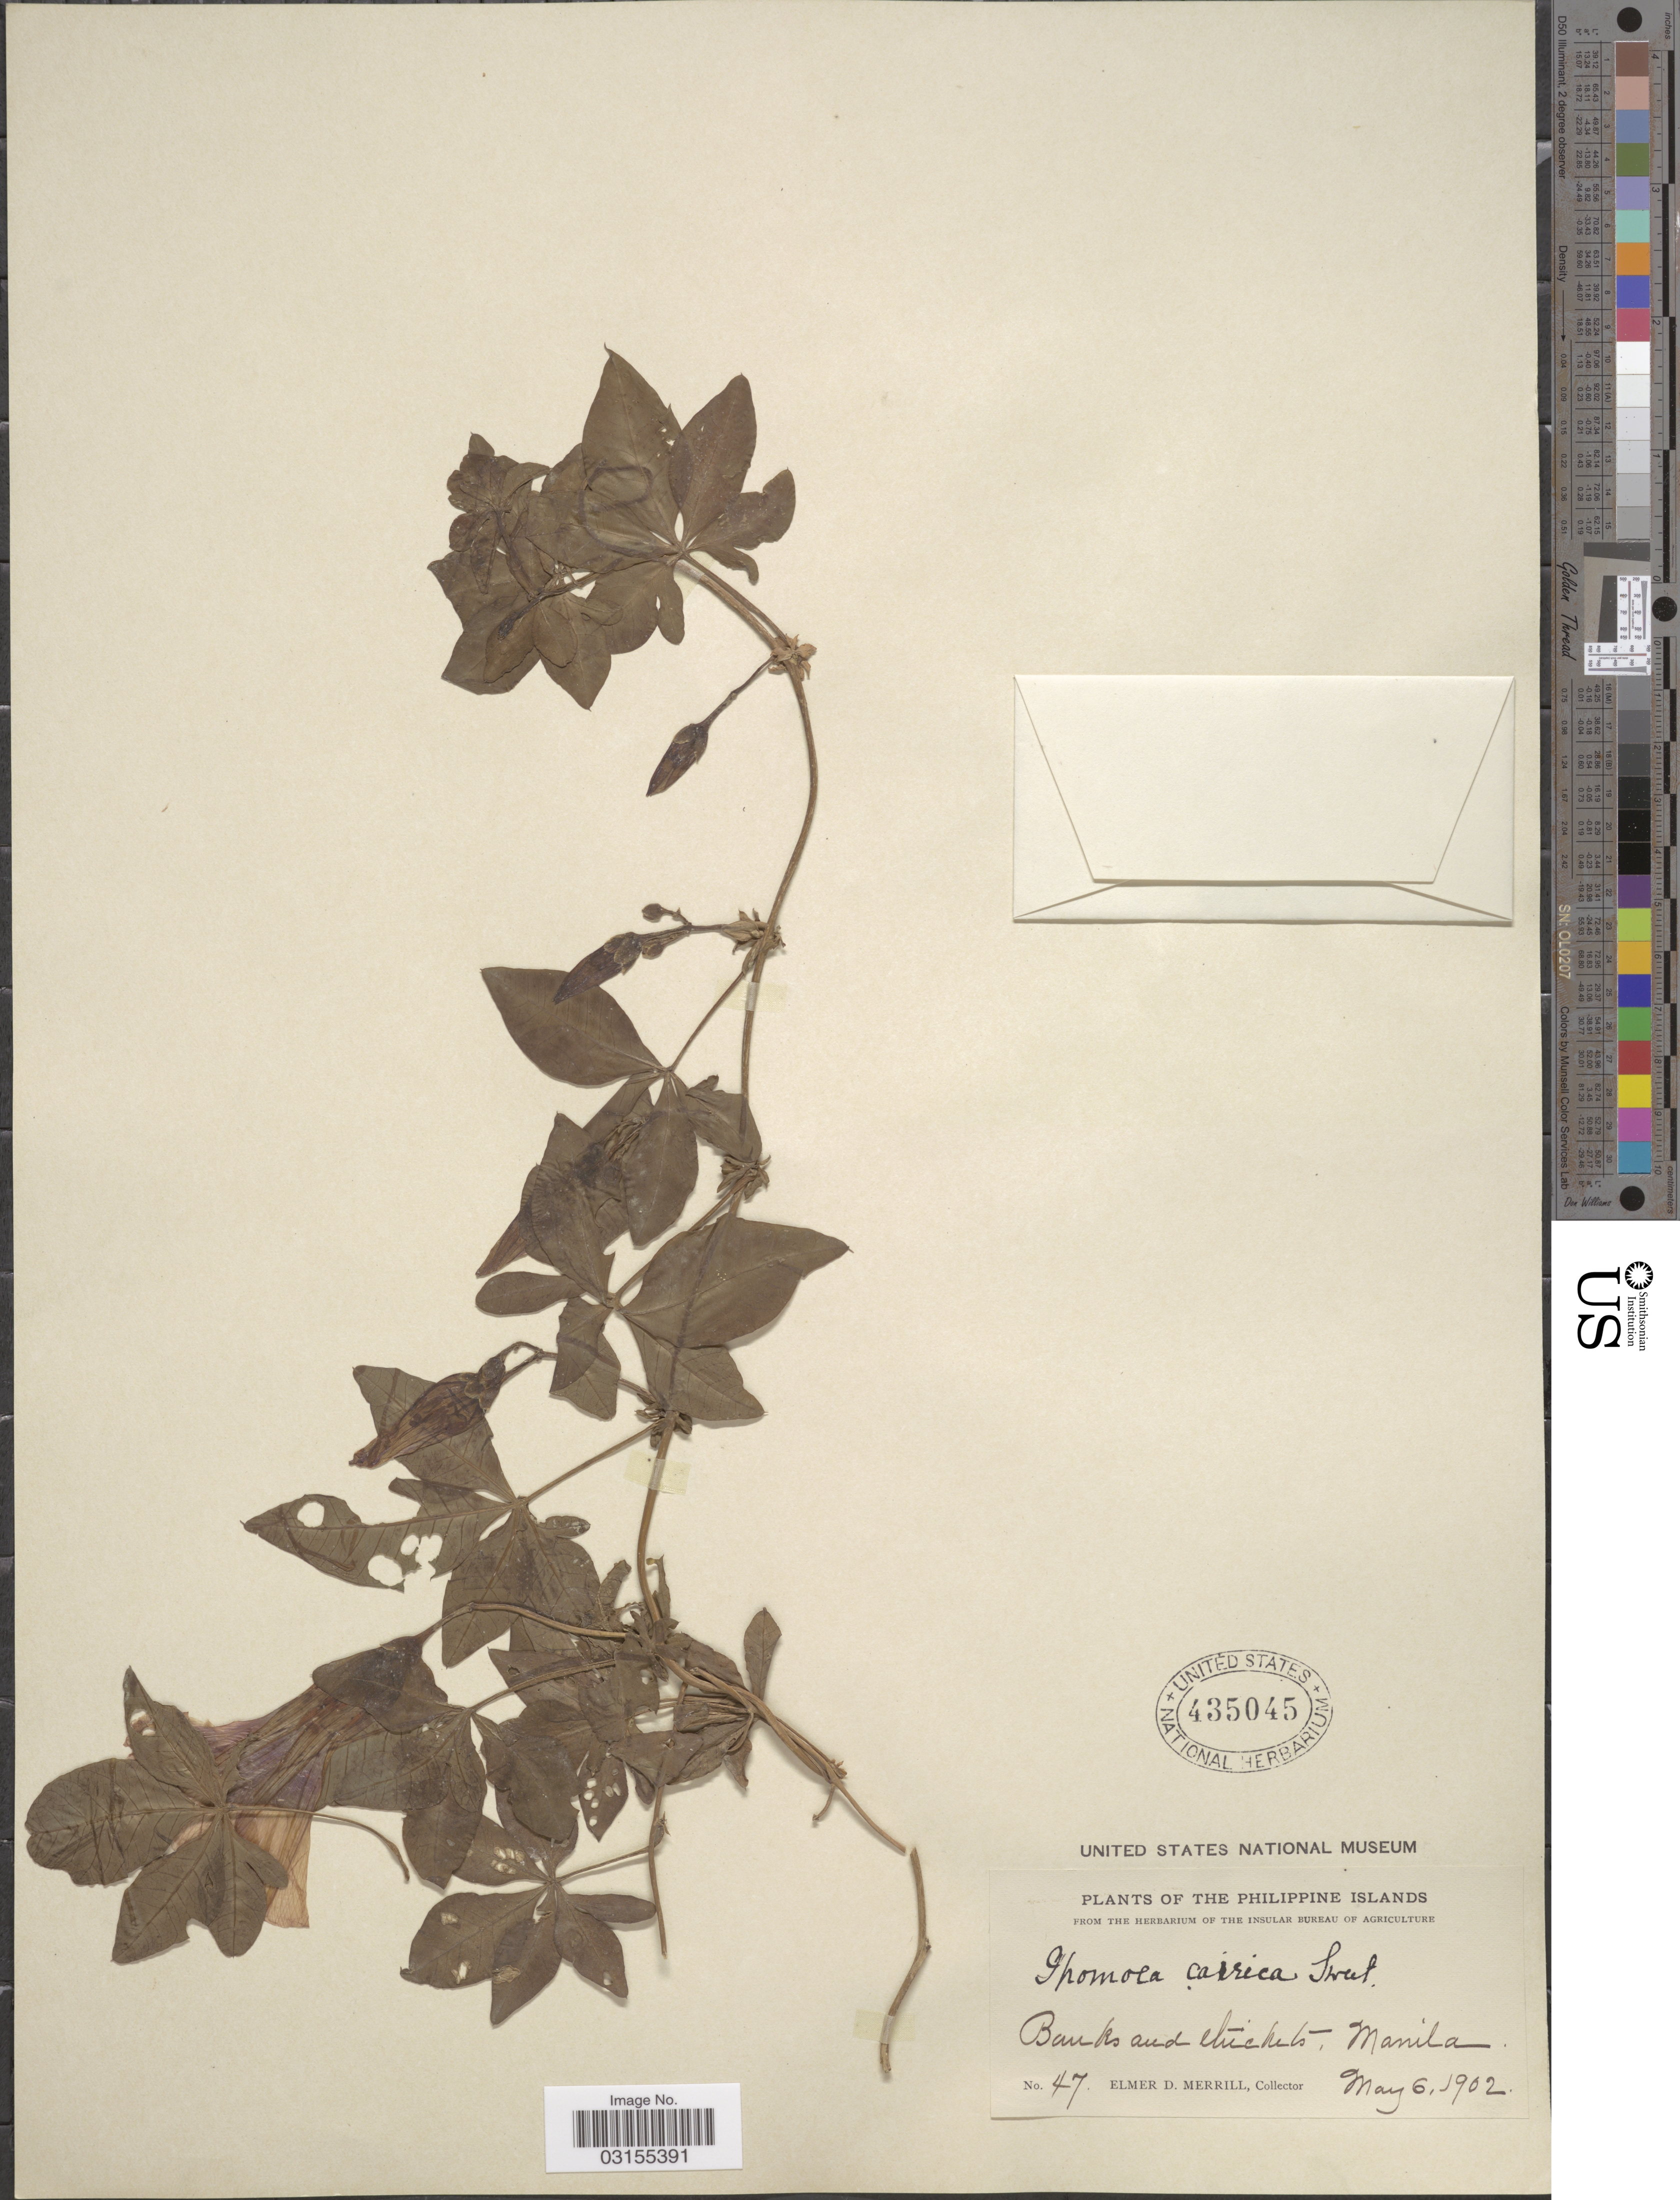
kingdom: Plantae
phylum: Tracheophyta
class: Magnoliopsida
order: Solanales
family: Convolvulaceae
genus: Ipomoea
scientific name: Ipomoea cairica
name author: (L.) Sweet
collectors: E. D. Merrill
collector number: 47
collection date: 1902-05-06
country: Philippines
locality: The Philippine Islands. Banks and thickets, Manila.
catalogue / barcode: US 435045